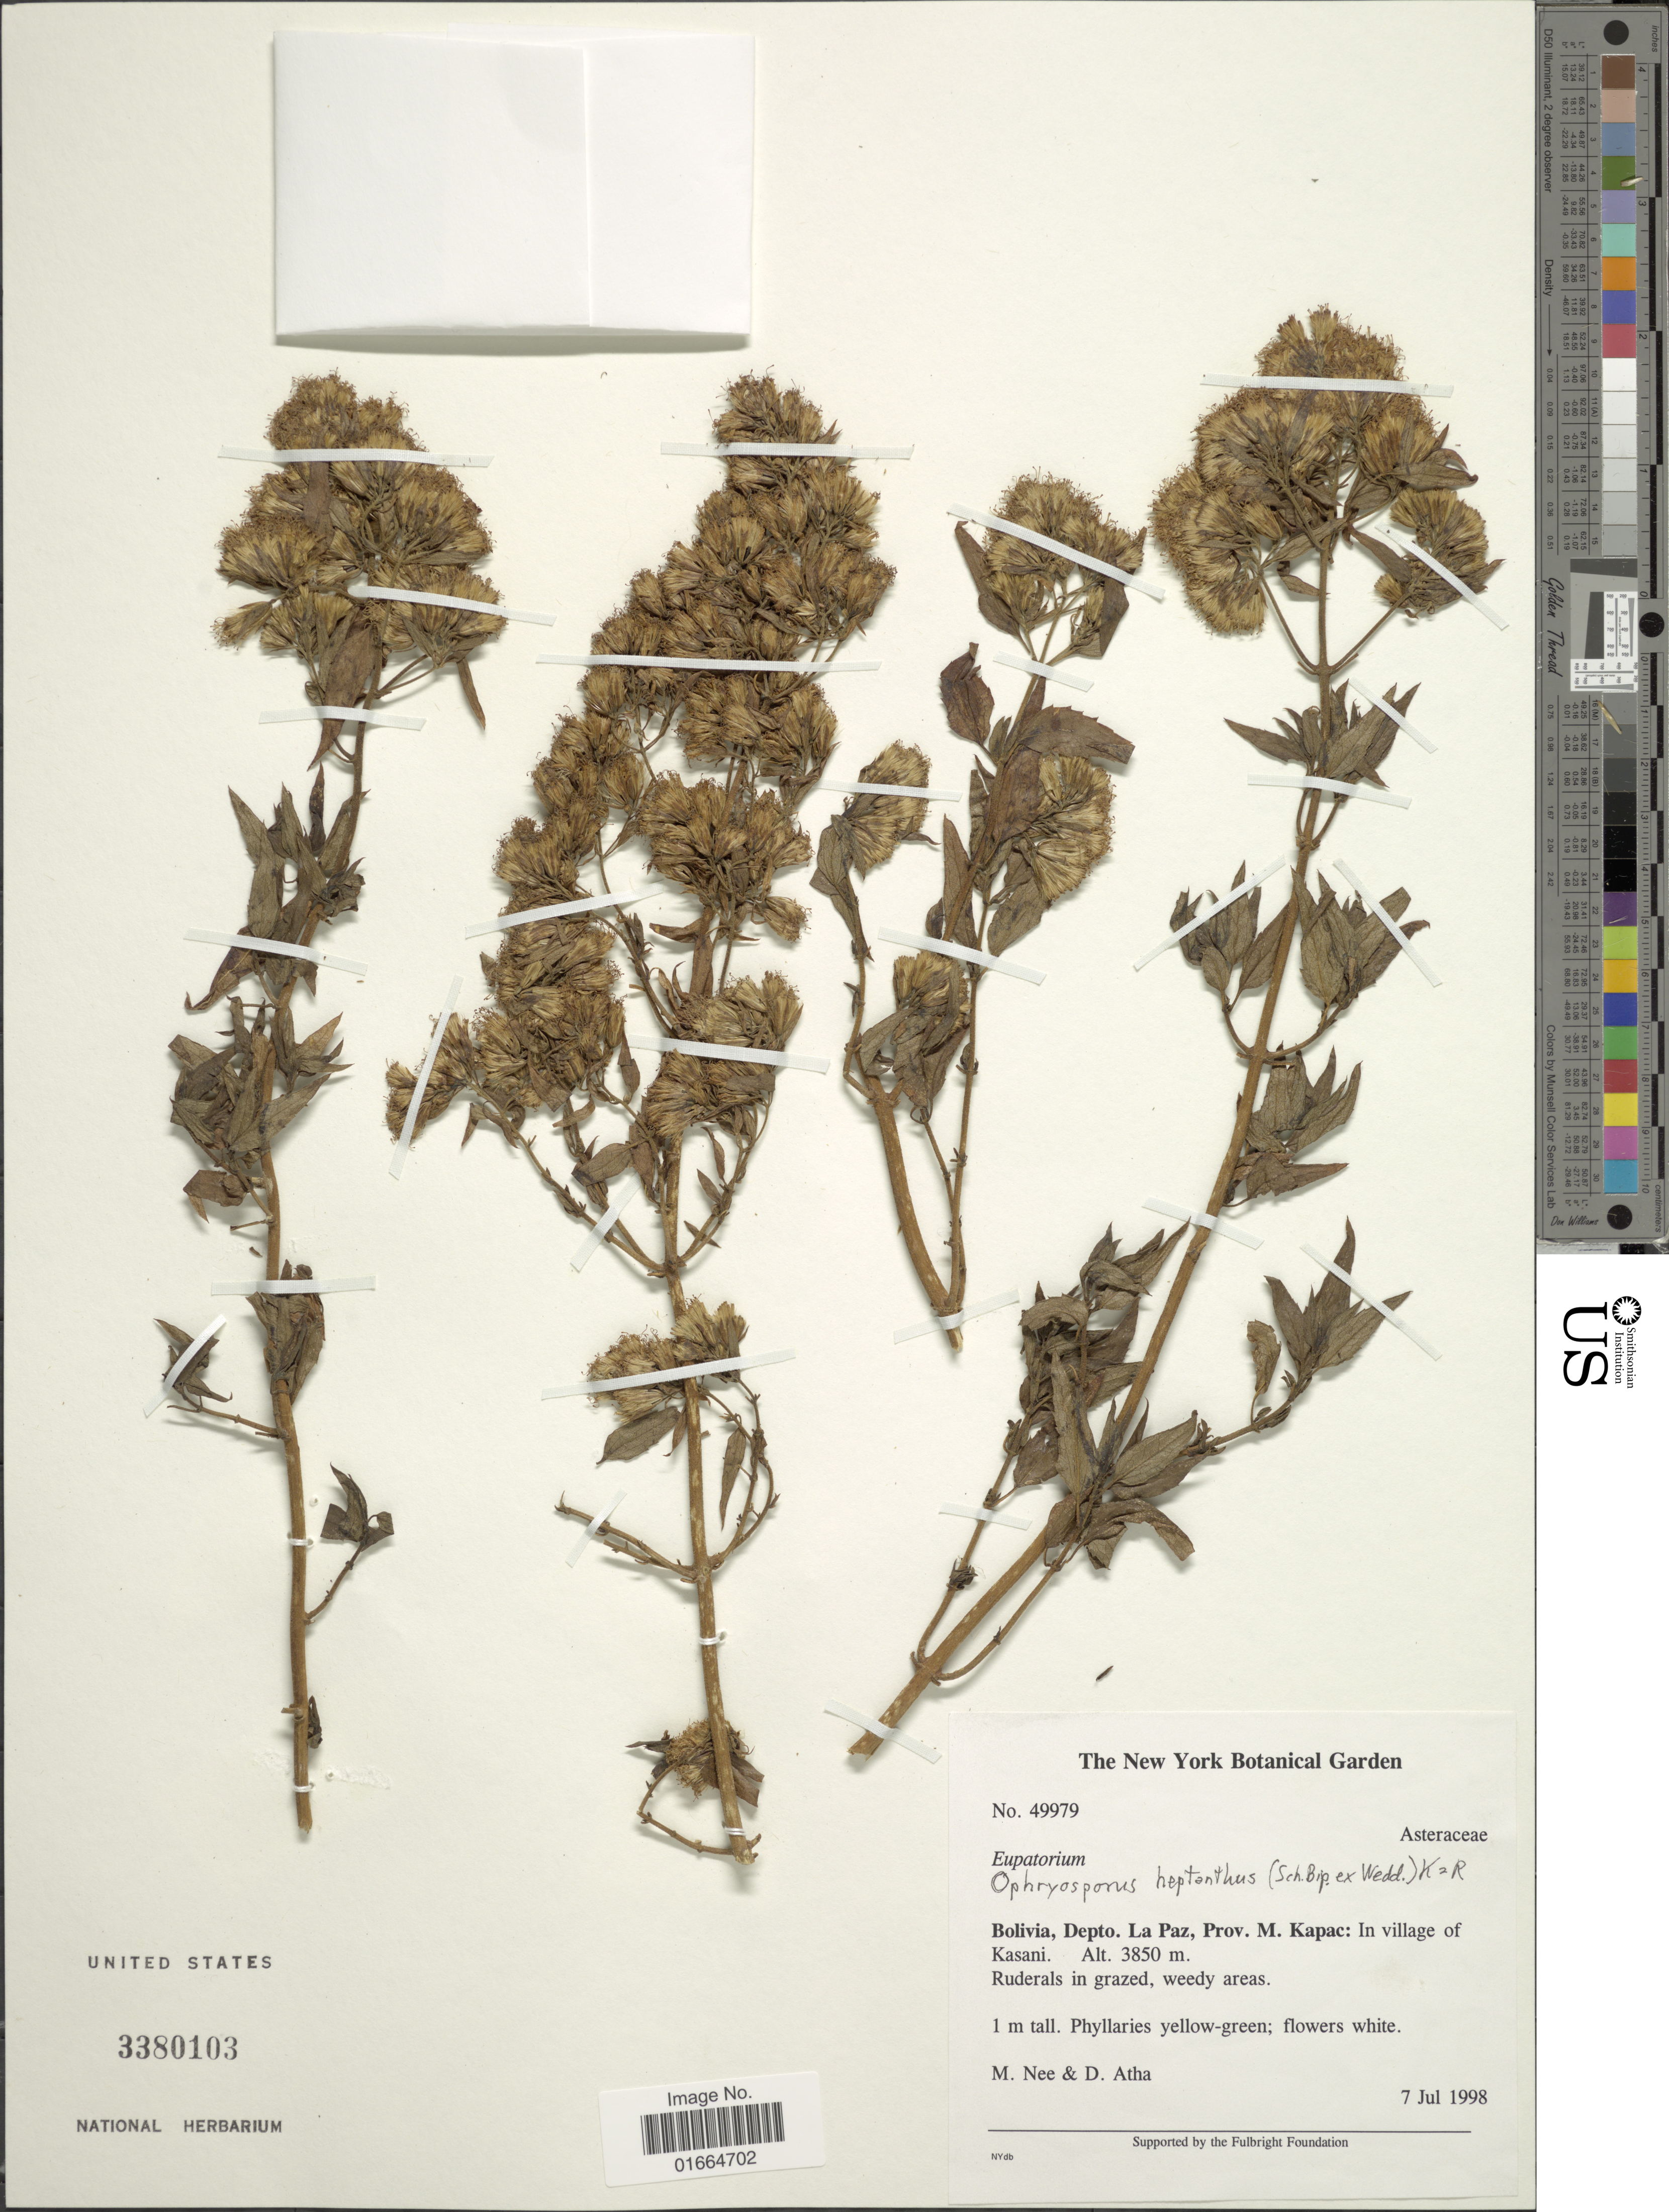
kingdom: Plantae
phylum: Tracheophyta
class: Magnoliopsida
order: Asterales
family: Asteraceae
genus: Ophryosporus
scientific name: Ophryosporus heptanthus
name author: (Sch. Bip. ex Wedd.) R.M. King & H. Rob.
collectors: M. Nee & D. Atha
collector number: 49979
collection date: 1998-07-07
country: Bolivia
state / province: La Paz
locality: Bolivia, Depto. La Paz, Prov. M. Kapac: In village of Kasani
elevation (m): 3850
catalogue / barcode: US 3380103